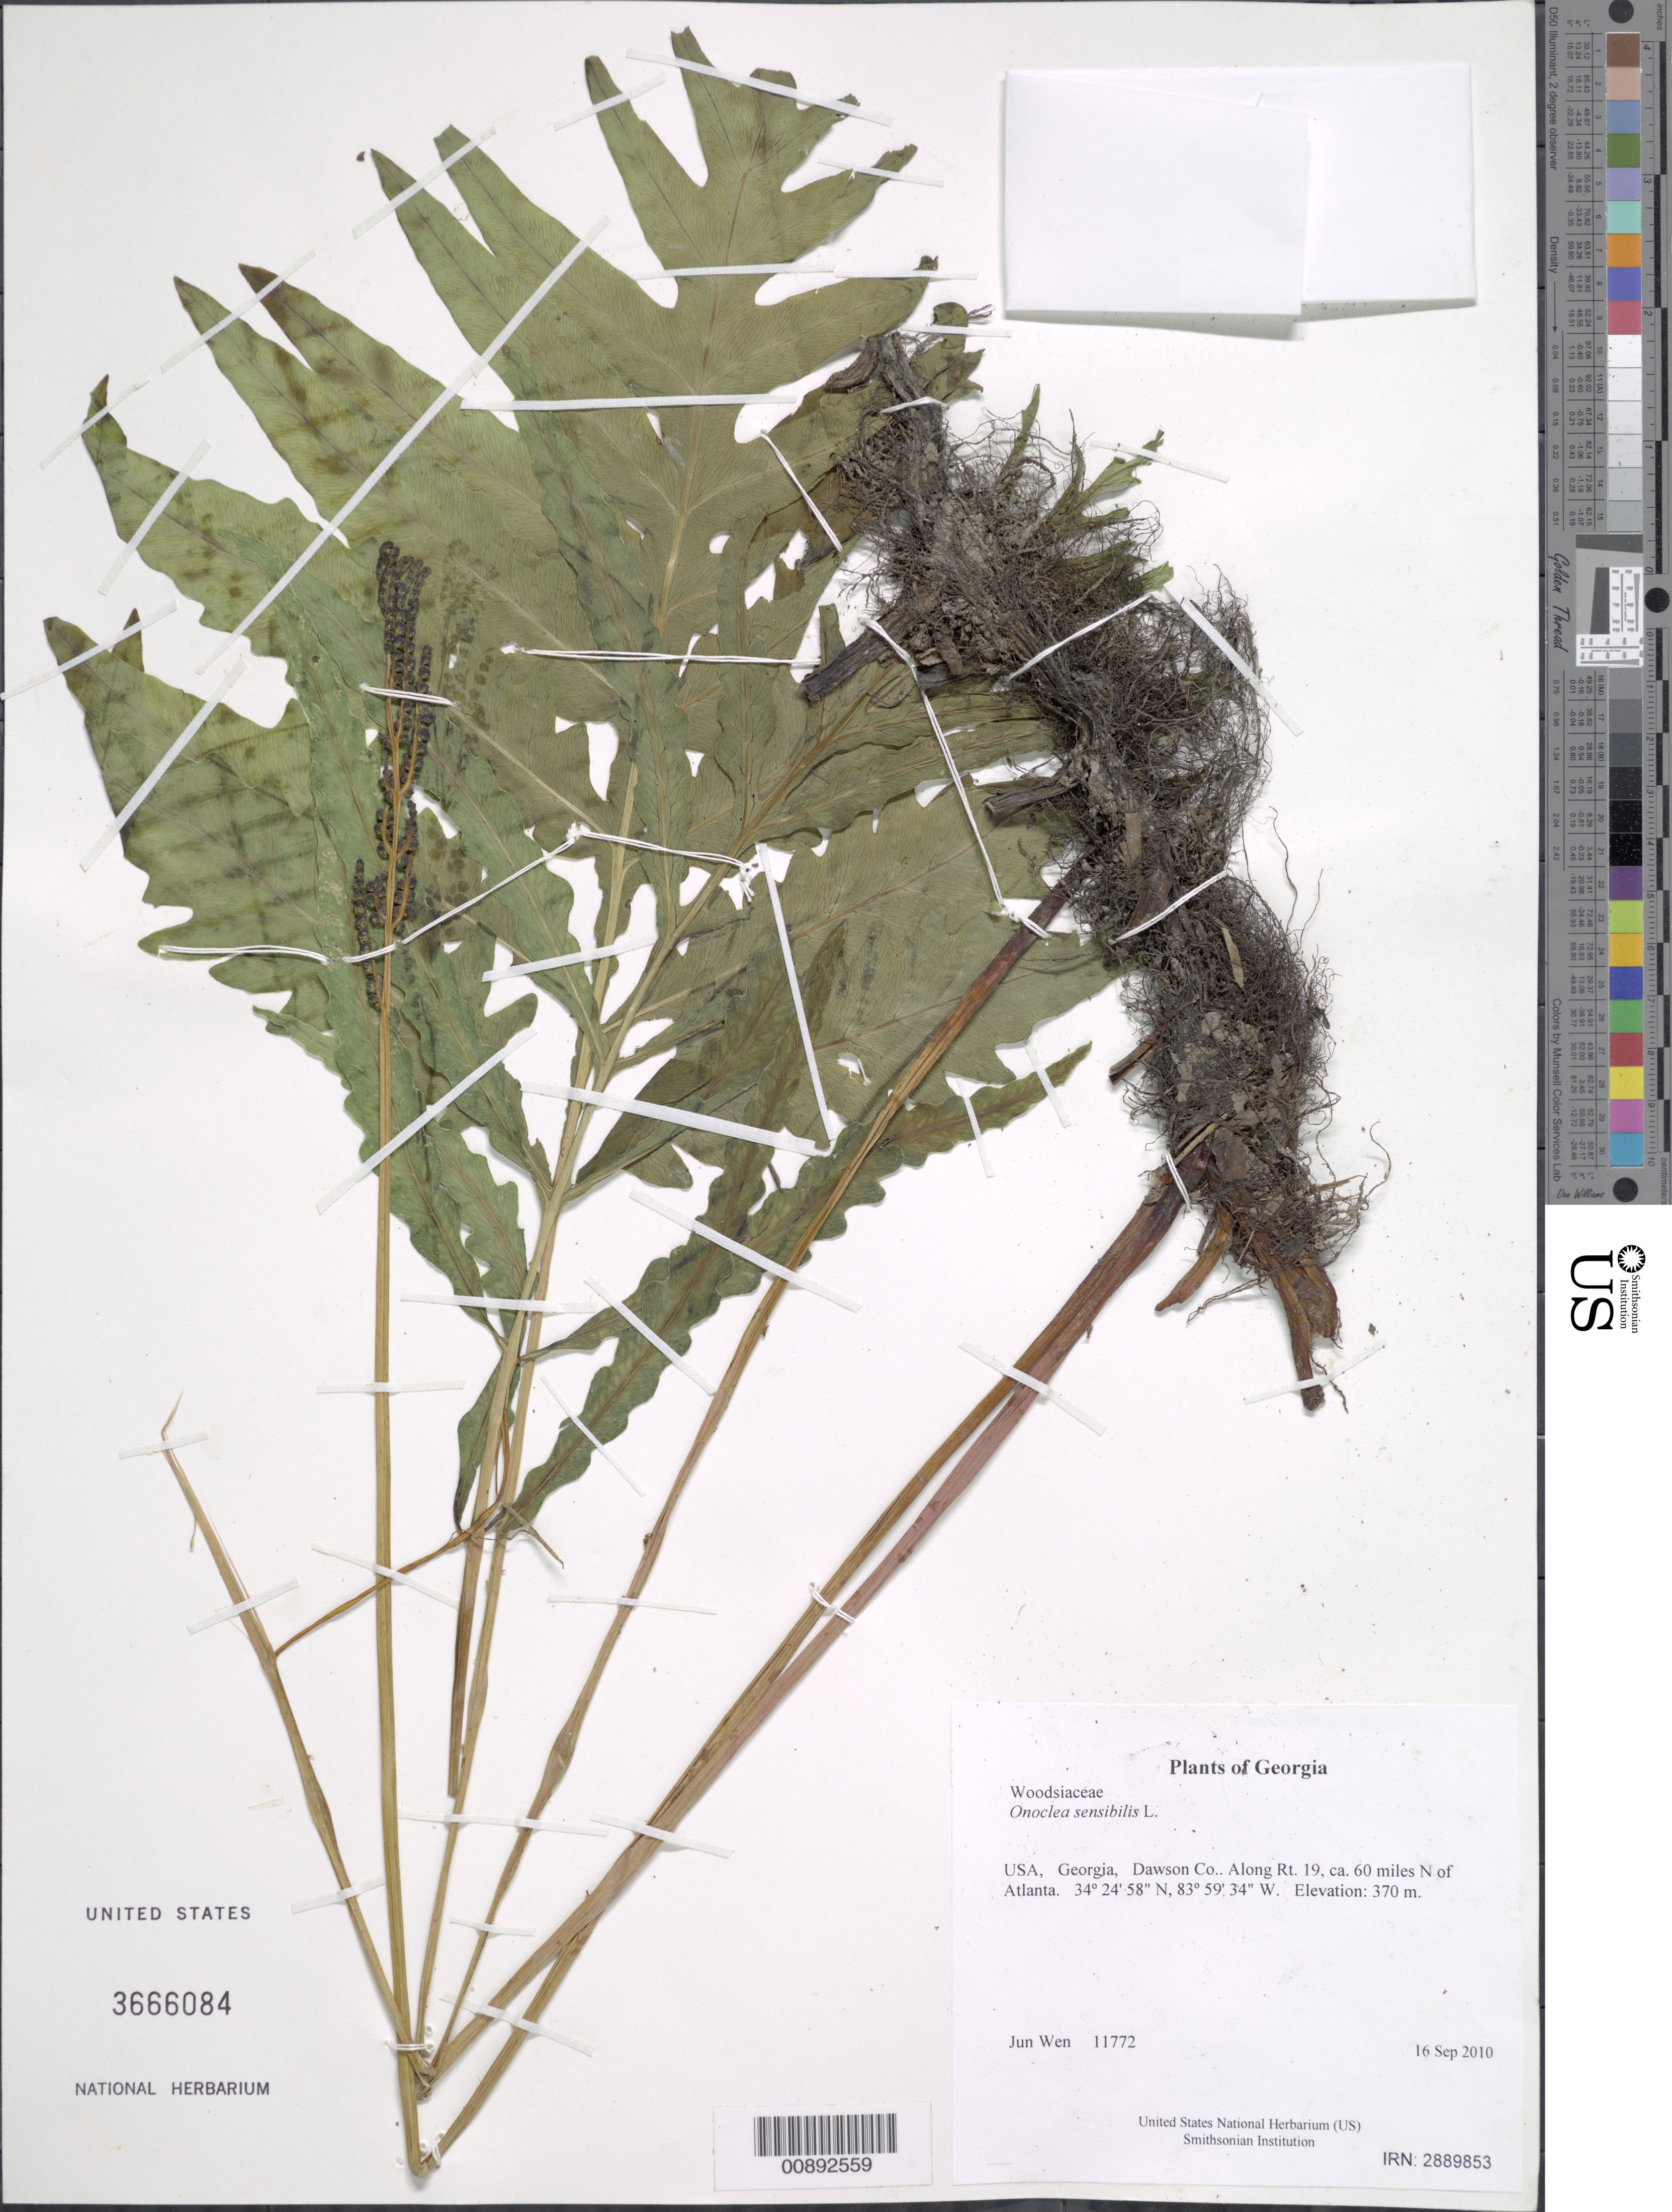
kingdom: Plantae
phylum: Tracheophyta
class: Polypodiopsida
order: Polypodiales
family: Onocleaceae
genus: Onoclea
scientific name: Onoclea sensibilis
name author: L.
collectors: J. Wen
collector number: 11772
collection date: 2010-09-16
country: United States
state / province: Georgia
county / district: Dawson Co.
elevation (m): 370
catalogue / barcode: US 3666084